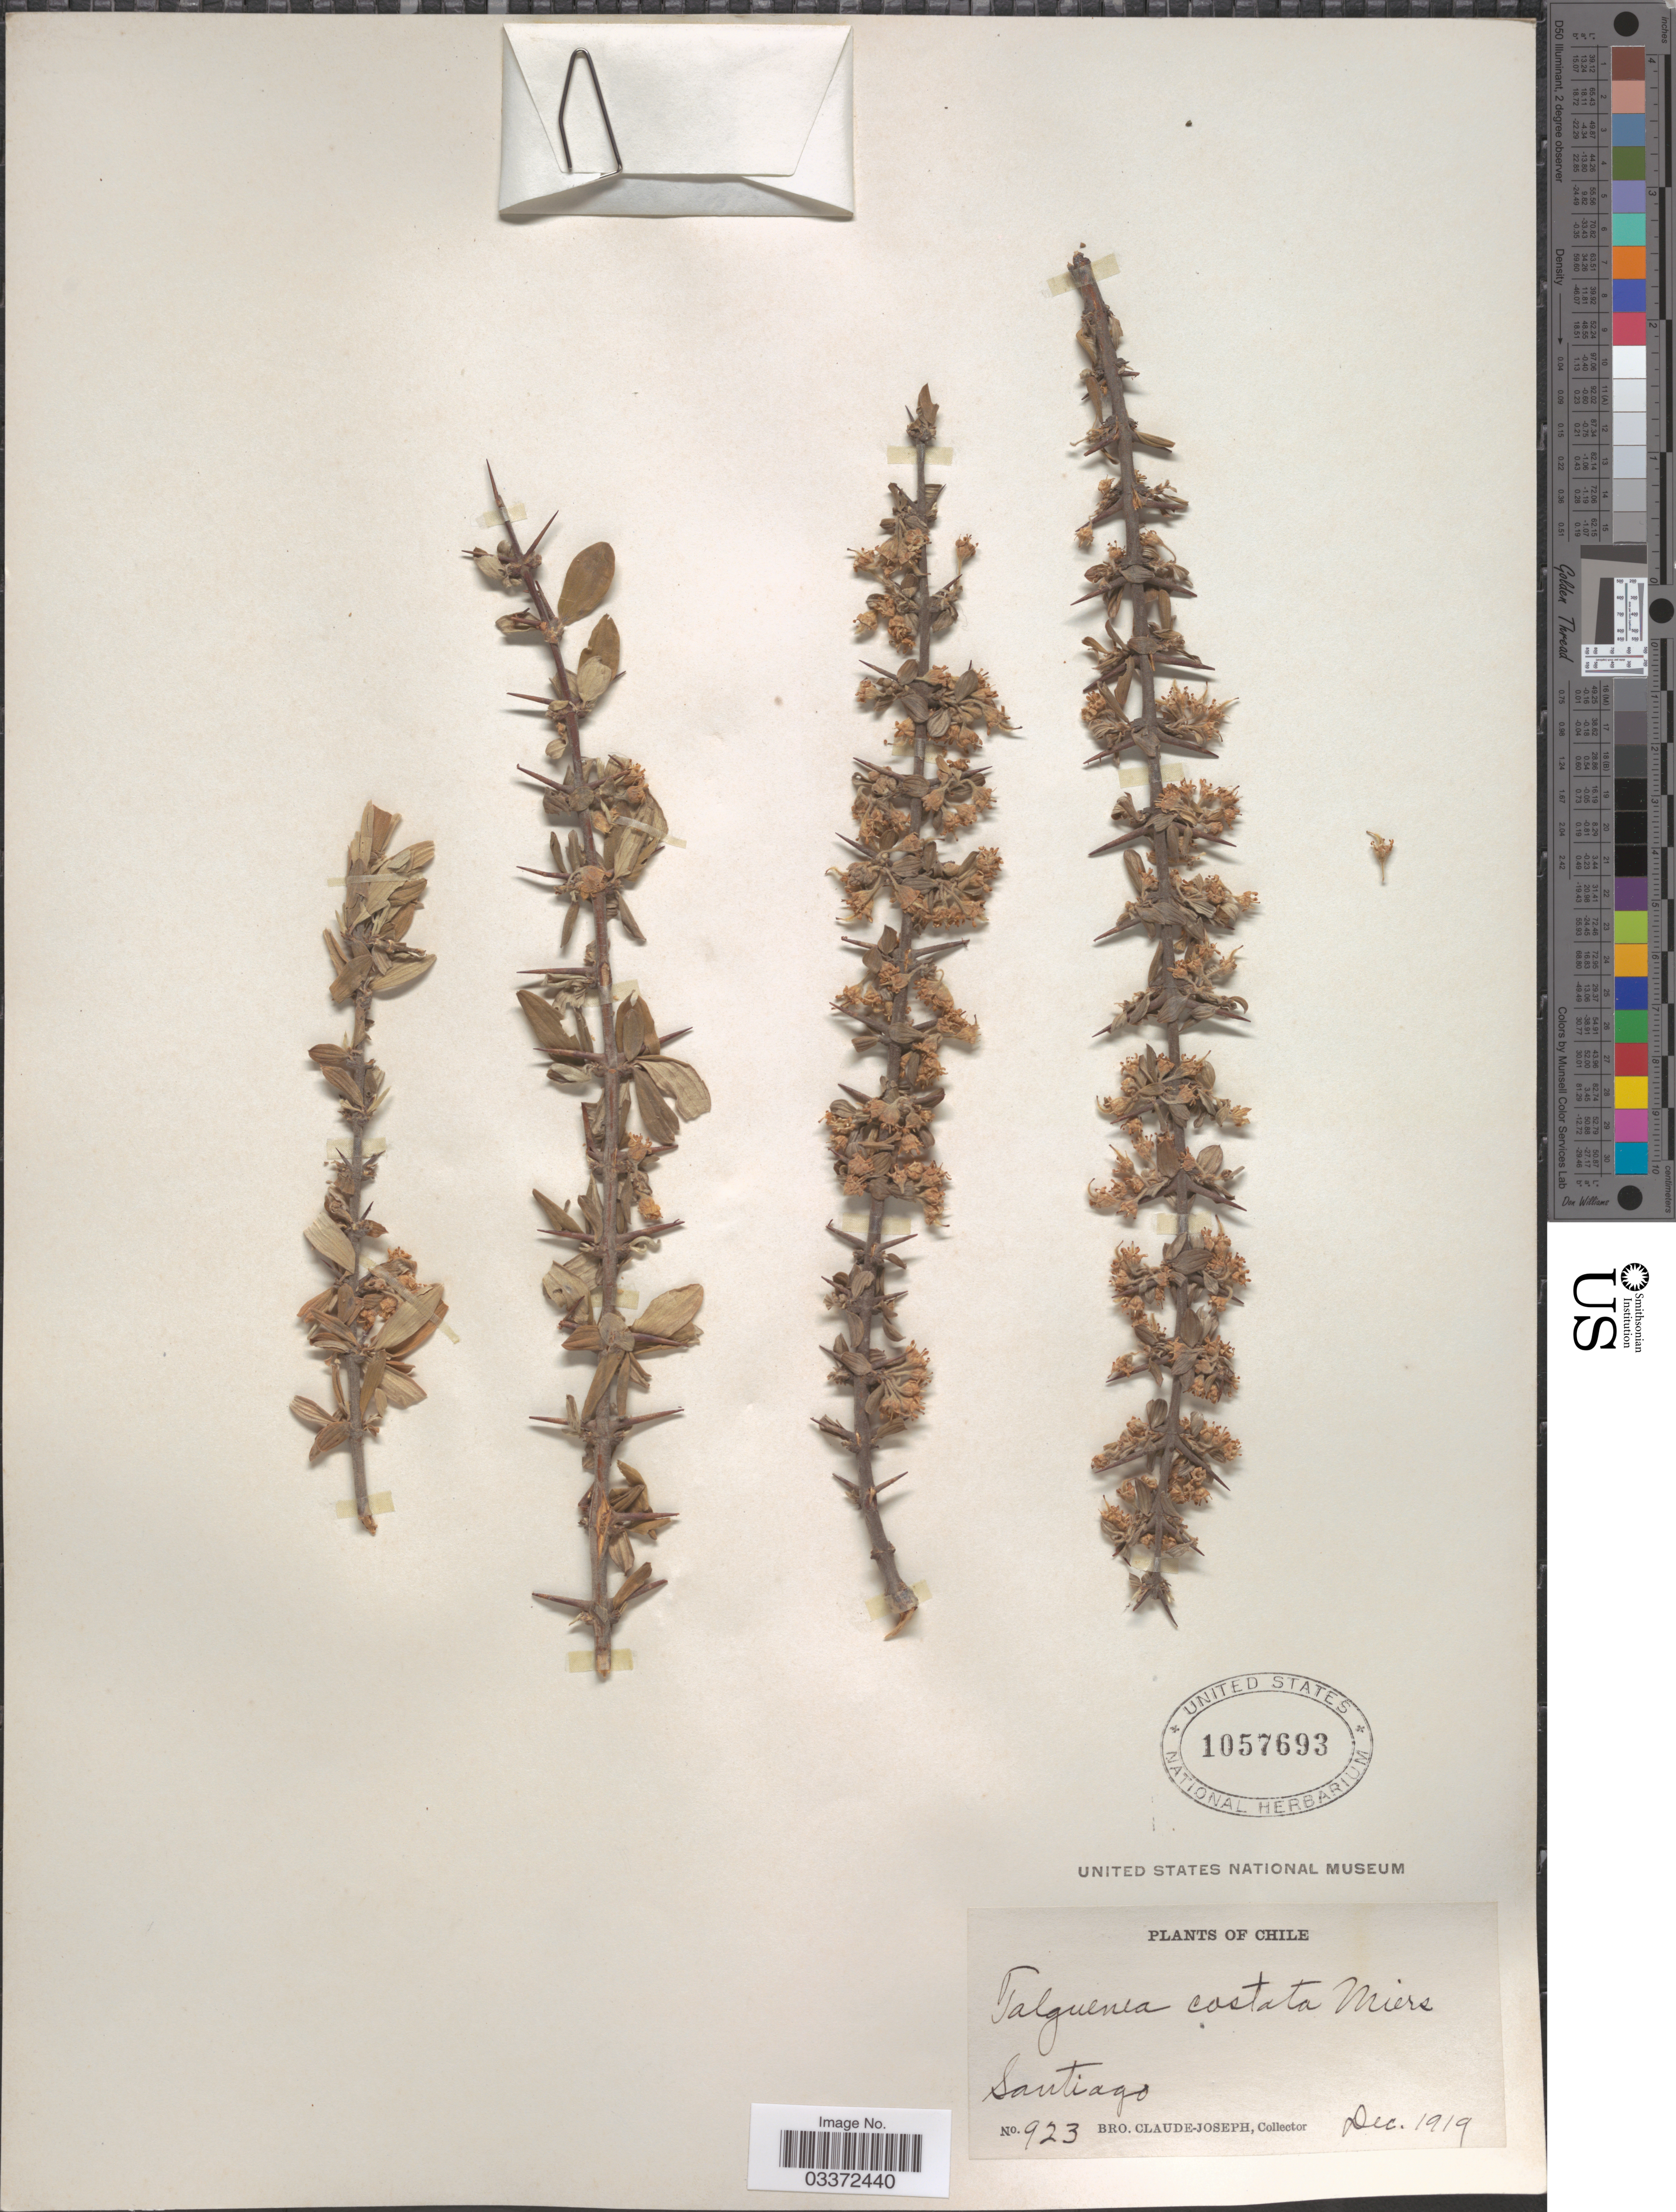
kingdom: Plantae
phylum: Tracheophyta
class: Magnoliopsida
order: Rosales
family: Rhamnaceae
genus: Trevoa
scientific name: Trevoa quinquenervia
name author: Gillies & Hook.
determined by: Strong, Mark T., (BOT), Smithsonian Institution - National Museum of Natural History (UNITED STATES)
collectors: Bro. Claude-Joseph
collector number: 923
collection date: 1919-12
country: Chile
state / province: Región Metropolitana (RM)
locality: Santiago.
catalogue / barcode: US 1057693